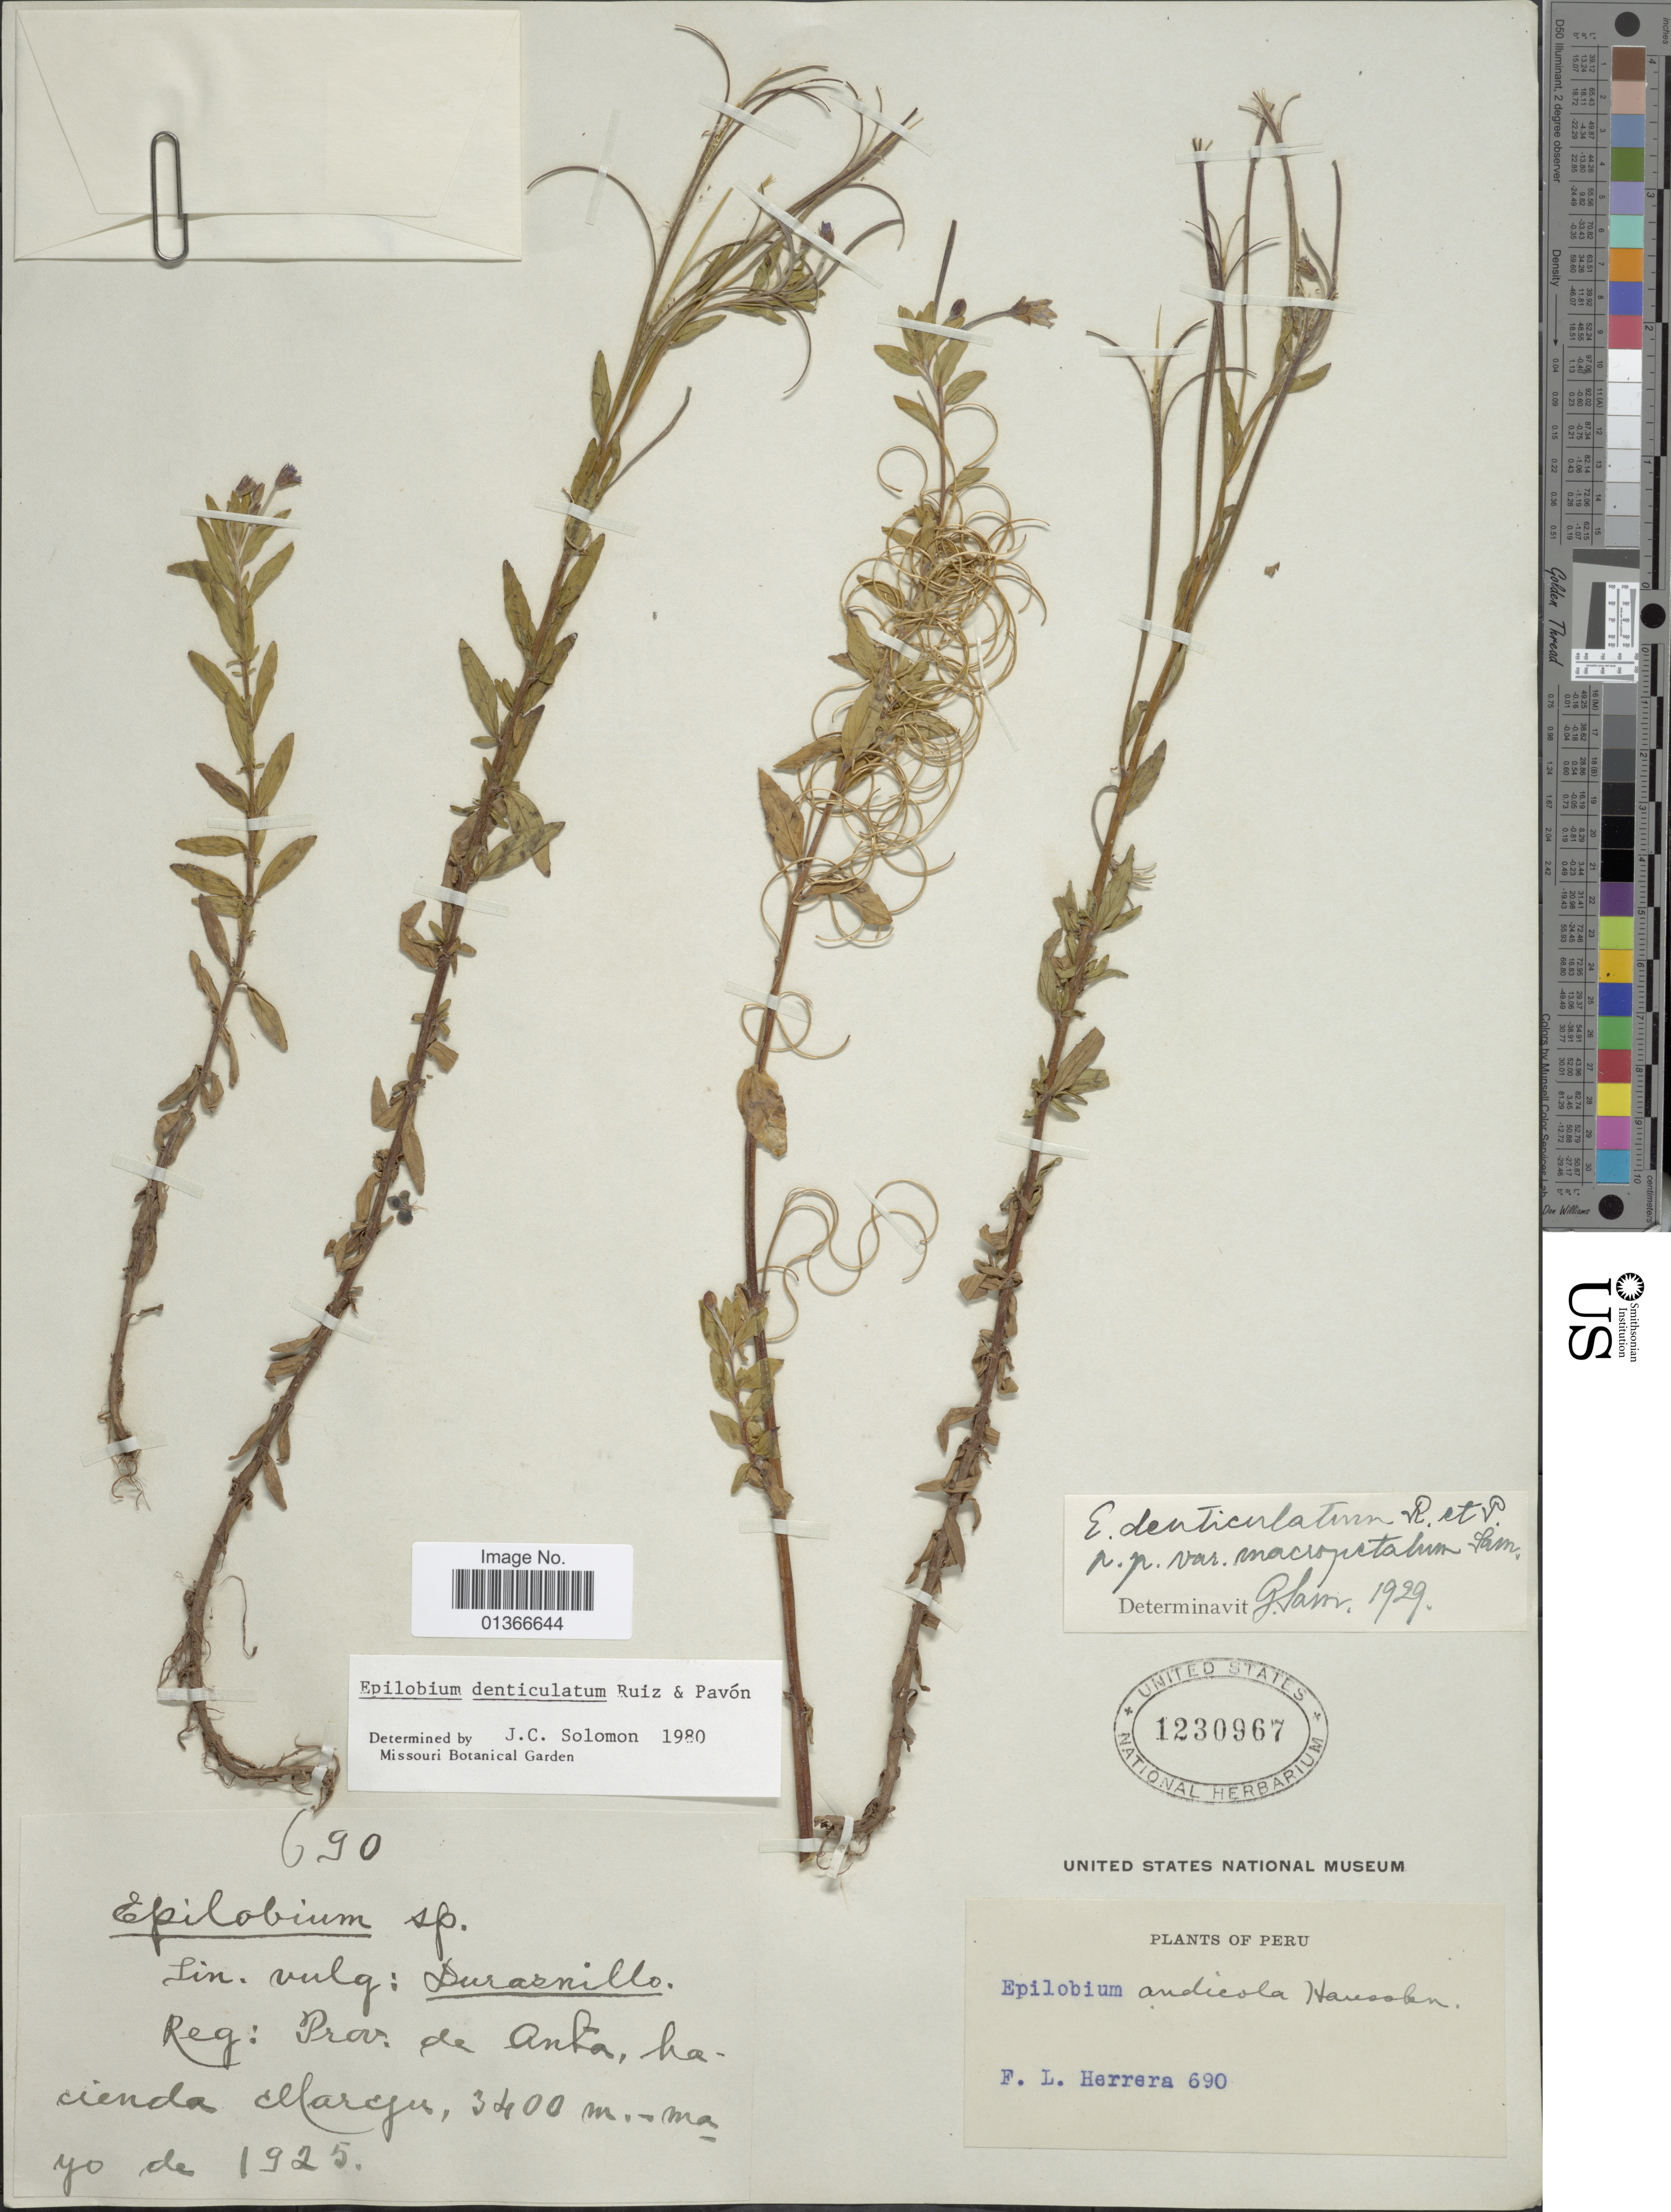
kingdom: Plantae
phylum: Tracheophyta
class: Magnoliopsida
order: Myrtales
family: Onagraceae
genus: Epilobium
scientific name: Epilobium denticulatum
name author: Ruiz & Pav.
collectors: F. L. Herrera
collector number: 690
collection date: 1925-05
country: Peru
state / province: Cusco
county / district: Anta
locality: Hacienda Maryum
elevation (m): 3400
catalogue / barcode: US 1230967